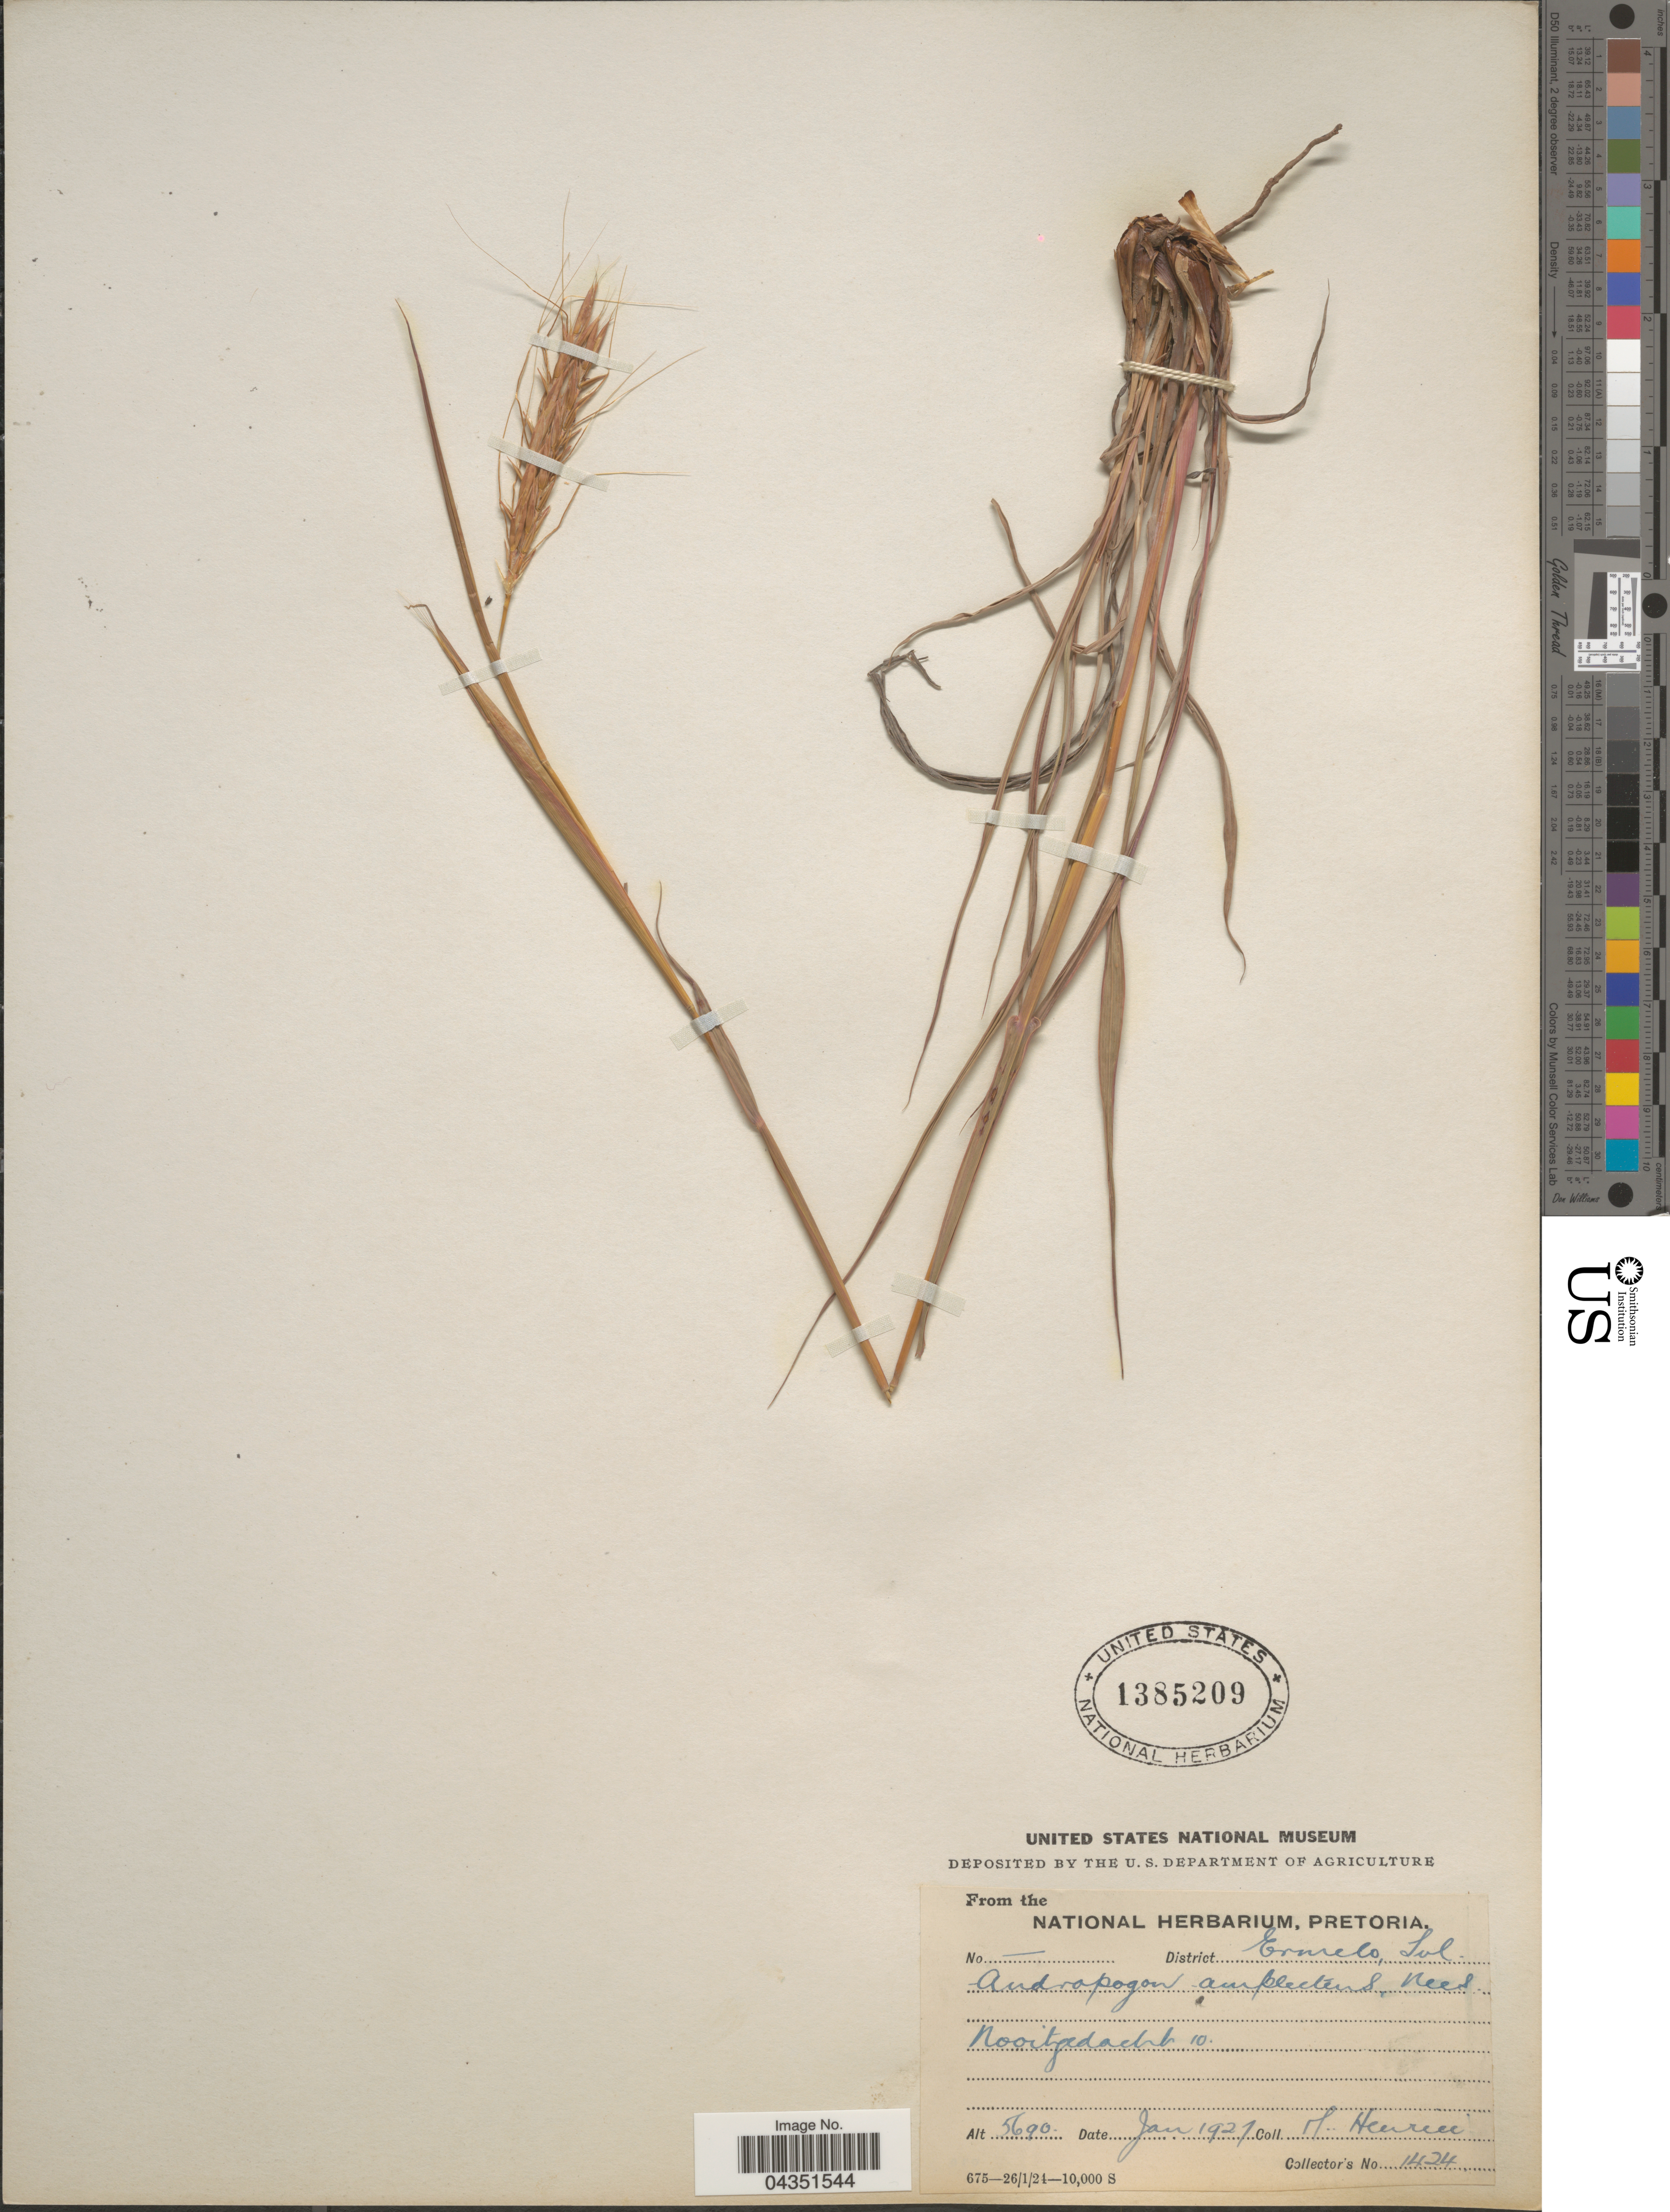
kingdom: Plantae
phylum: Tracheophyta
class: Liliopsida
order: Poales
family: Poaceae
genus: Diheteropogon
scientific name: Diheteropogon amplectens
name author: (Nees) Clayton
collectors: M. Henrici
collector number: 1424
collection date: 1927-01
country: South Africa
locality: District Ermelo, Tvl. Nooitgedacht 10.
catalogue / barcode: US 1385209